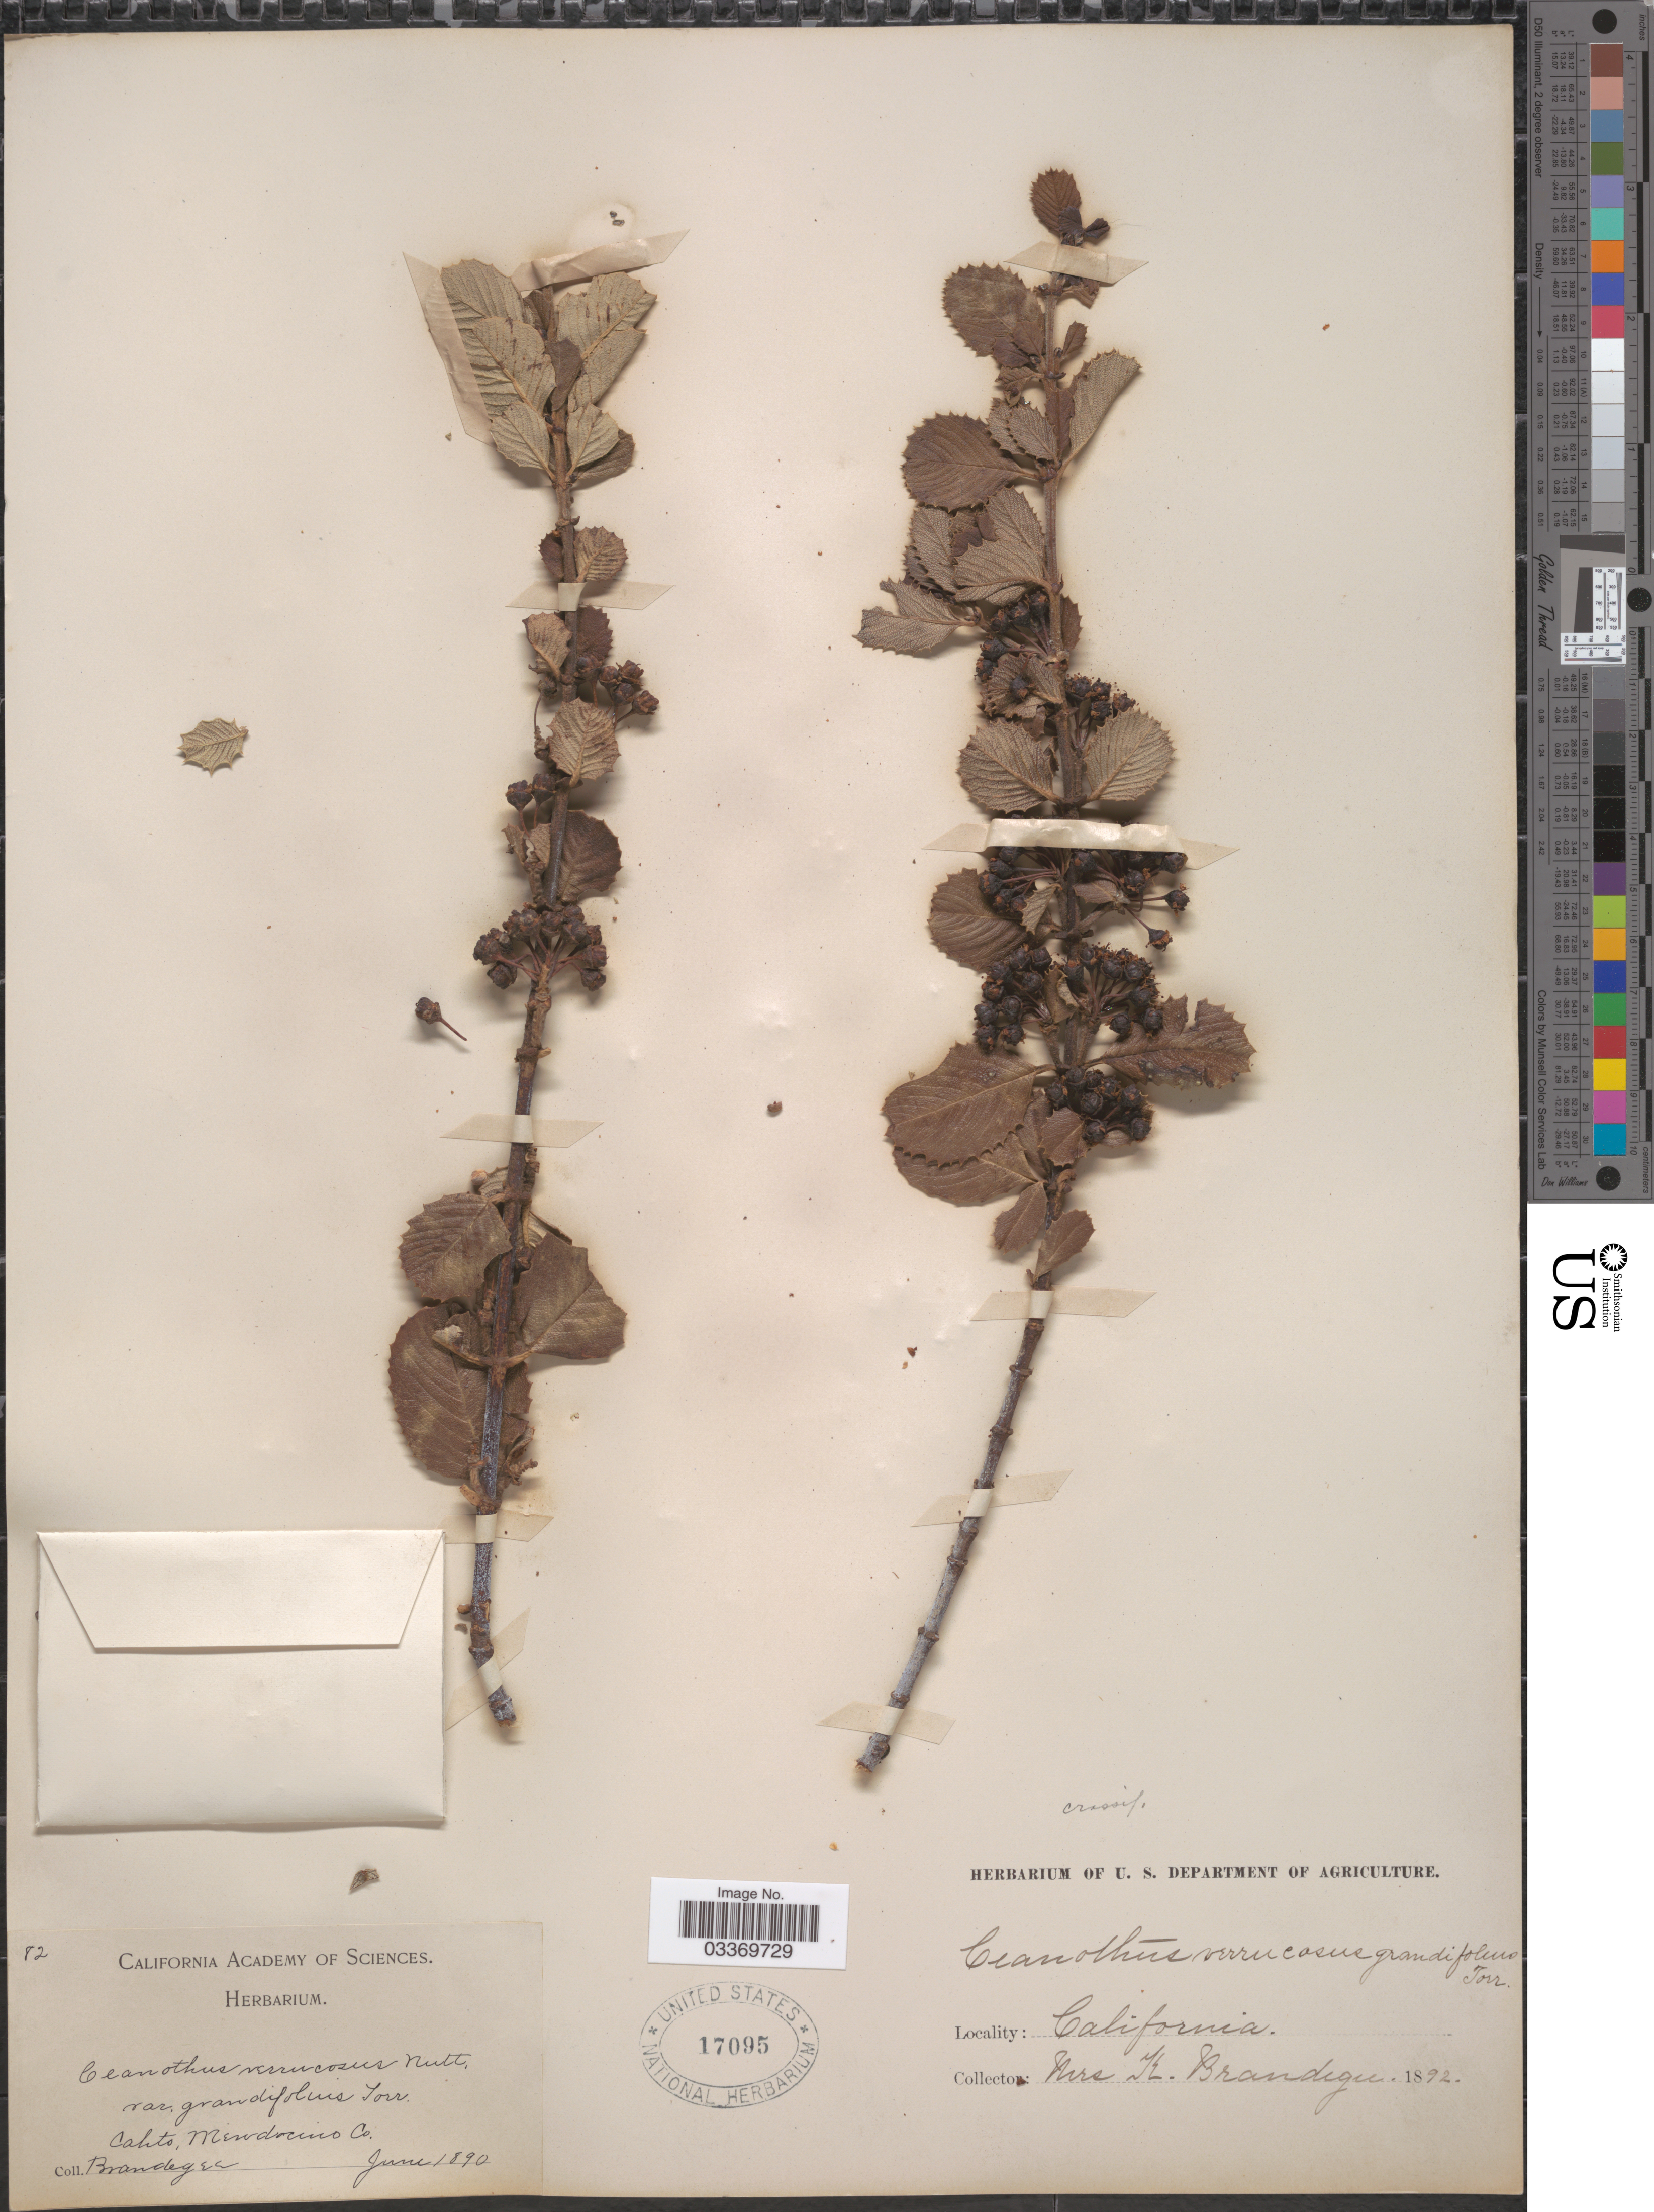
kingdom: Plantae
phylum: Tracheophyta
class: Magnoliopsida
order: Rosales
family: Rhamnaceae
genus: Ceanothus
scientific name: Ceanothus jepsonii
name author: Greene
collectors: K. Brandegee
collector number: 82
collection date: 1890-06/1892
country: United States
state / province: California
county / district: Mendocino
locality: Cahto, Mendocino Co.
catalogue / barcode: US 17095